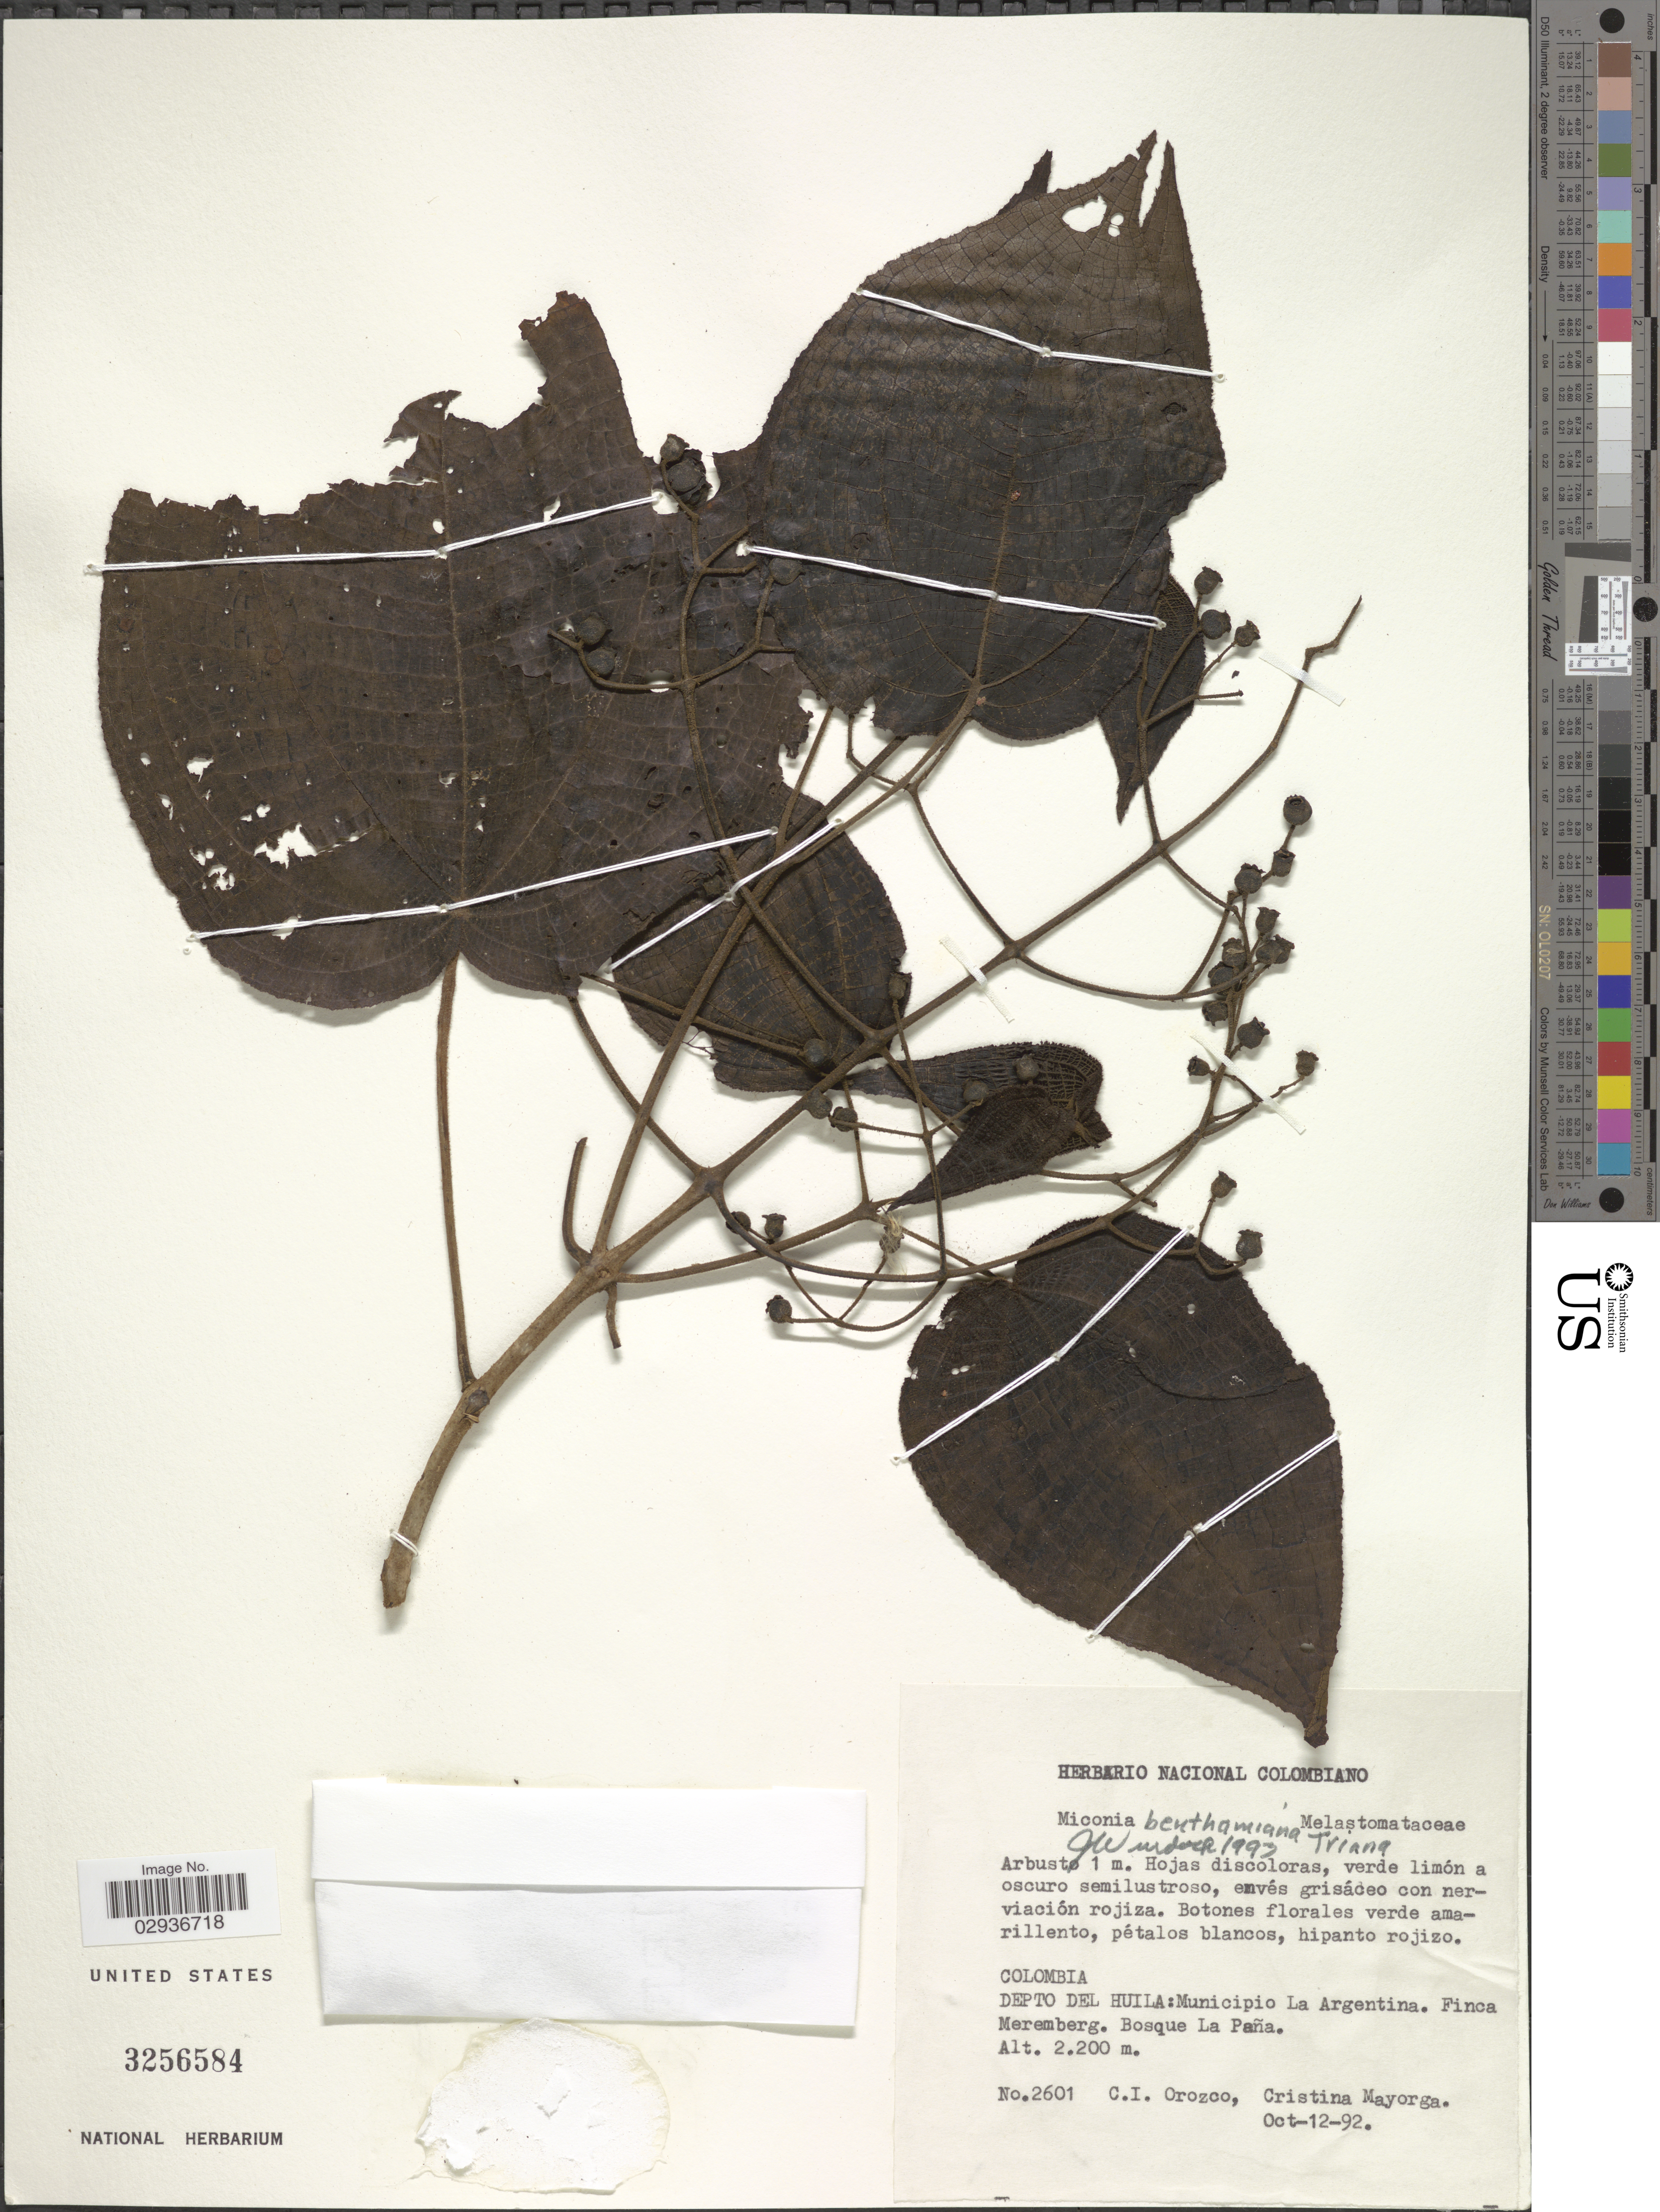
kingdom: Plantae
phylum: Tracheophyta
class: Magnoliopsida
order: Myrtales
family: Melastomataceae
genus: Miconia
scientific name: Miconia benthamiana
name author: Triana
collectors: C. I. Orozco & C. Mayorga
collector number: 2601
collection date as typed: Transcribed d/m/y: 12/10/91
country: Colombia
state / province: Huila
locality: Depto. del Huila: Municipio La Argentina. Finca Meremberg. Bosque La Paña.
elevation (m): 2200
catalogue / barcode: US 3256584